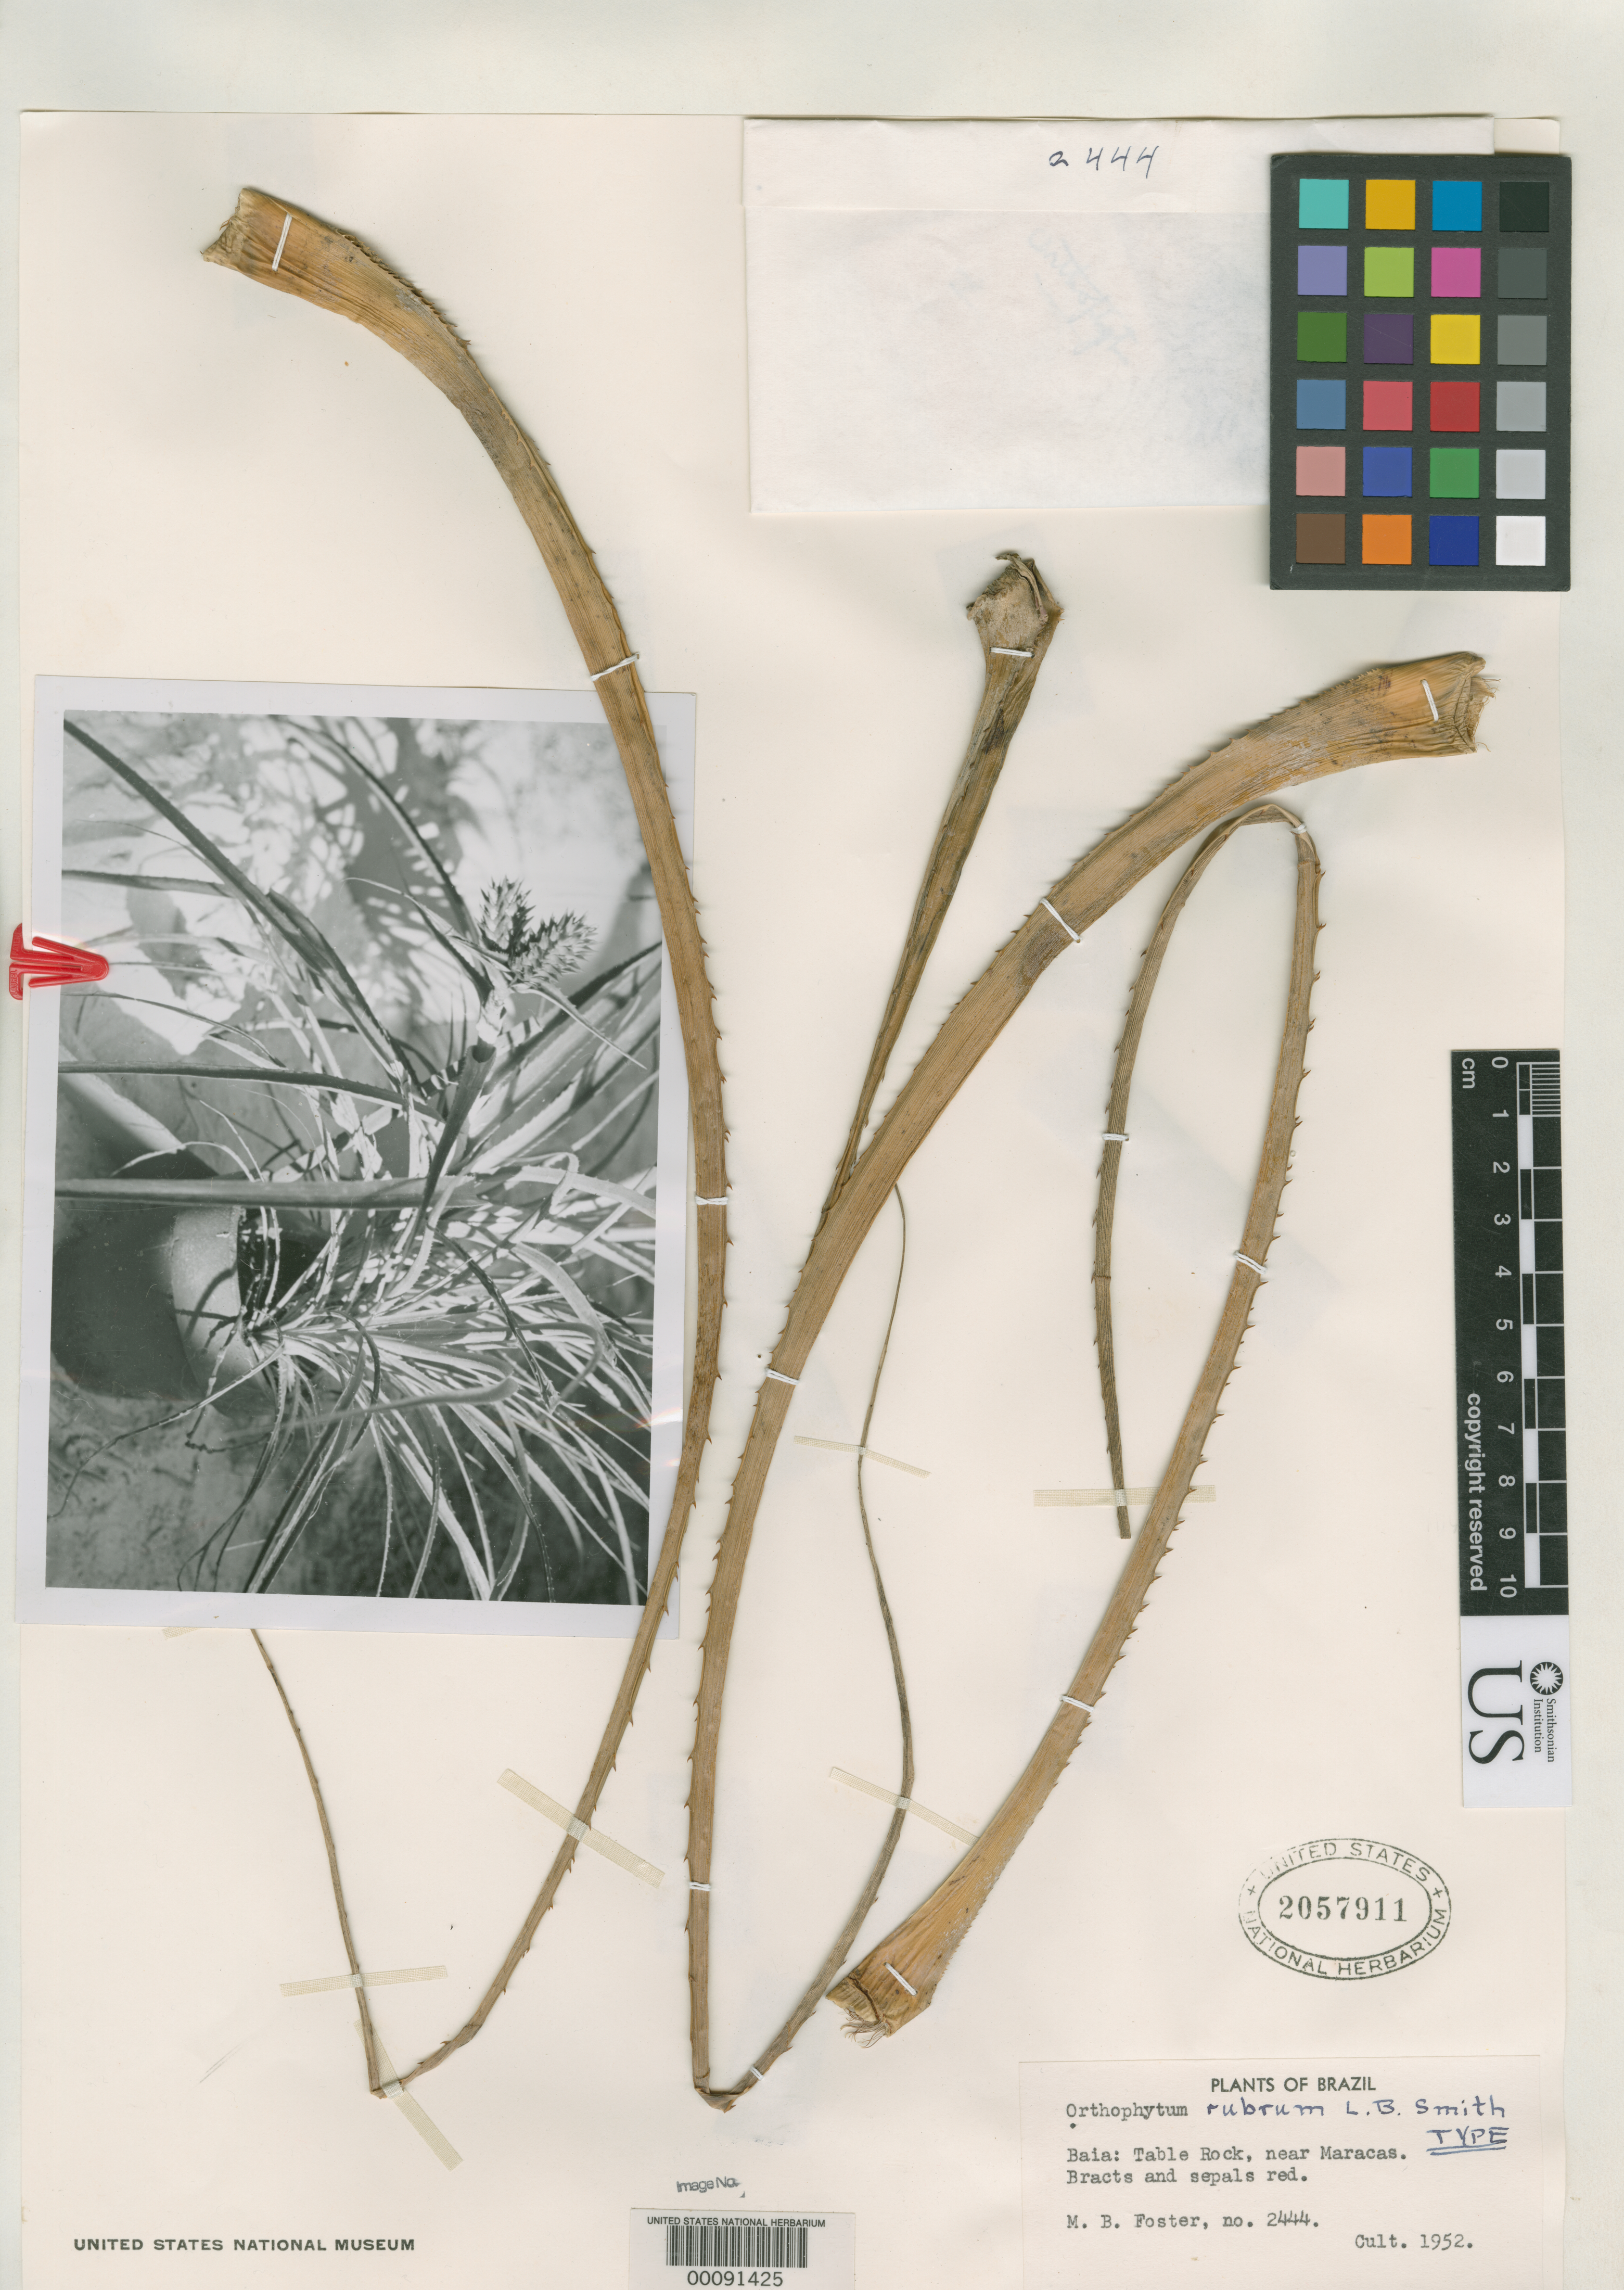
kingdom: Plantae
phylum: Tracheophyta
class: Liliopsida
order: Poales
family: Bromeliaceae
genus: Orthophytum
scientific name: Orthophytum rubrum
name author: L.B. Sm.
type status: Holotype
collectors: M. B. Foster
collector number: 2444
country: Brazil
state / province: Bahia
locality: Near Maracas.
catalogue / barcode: US 2057911